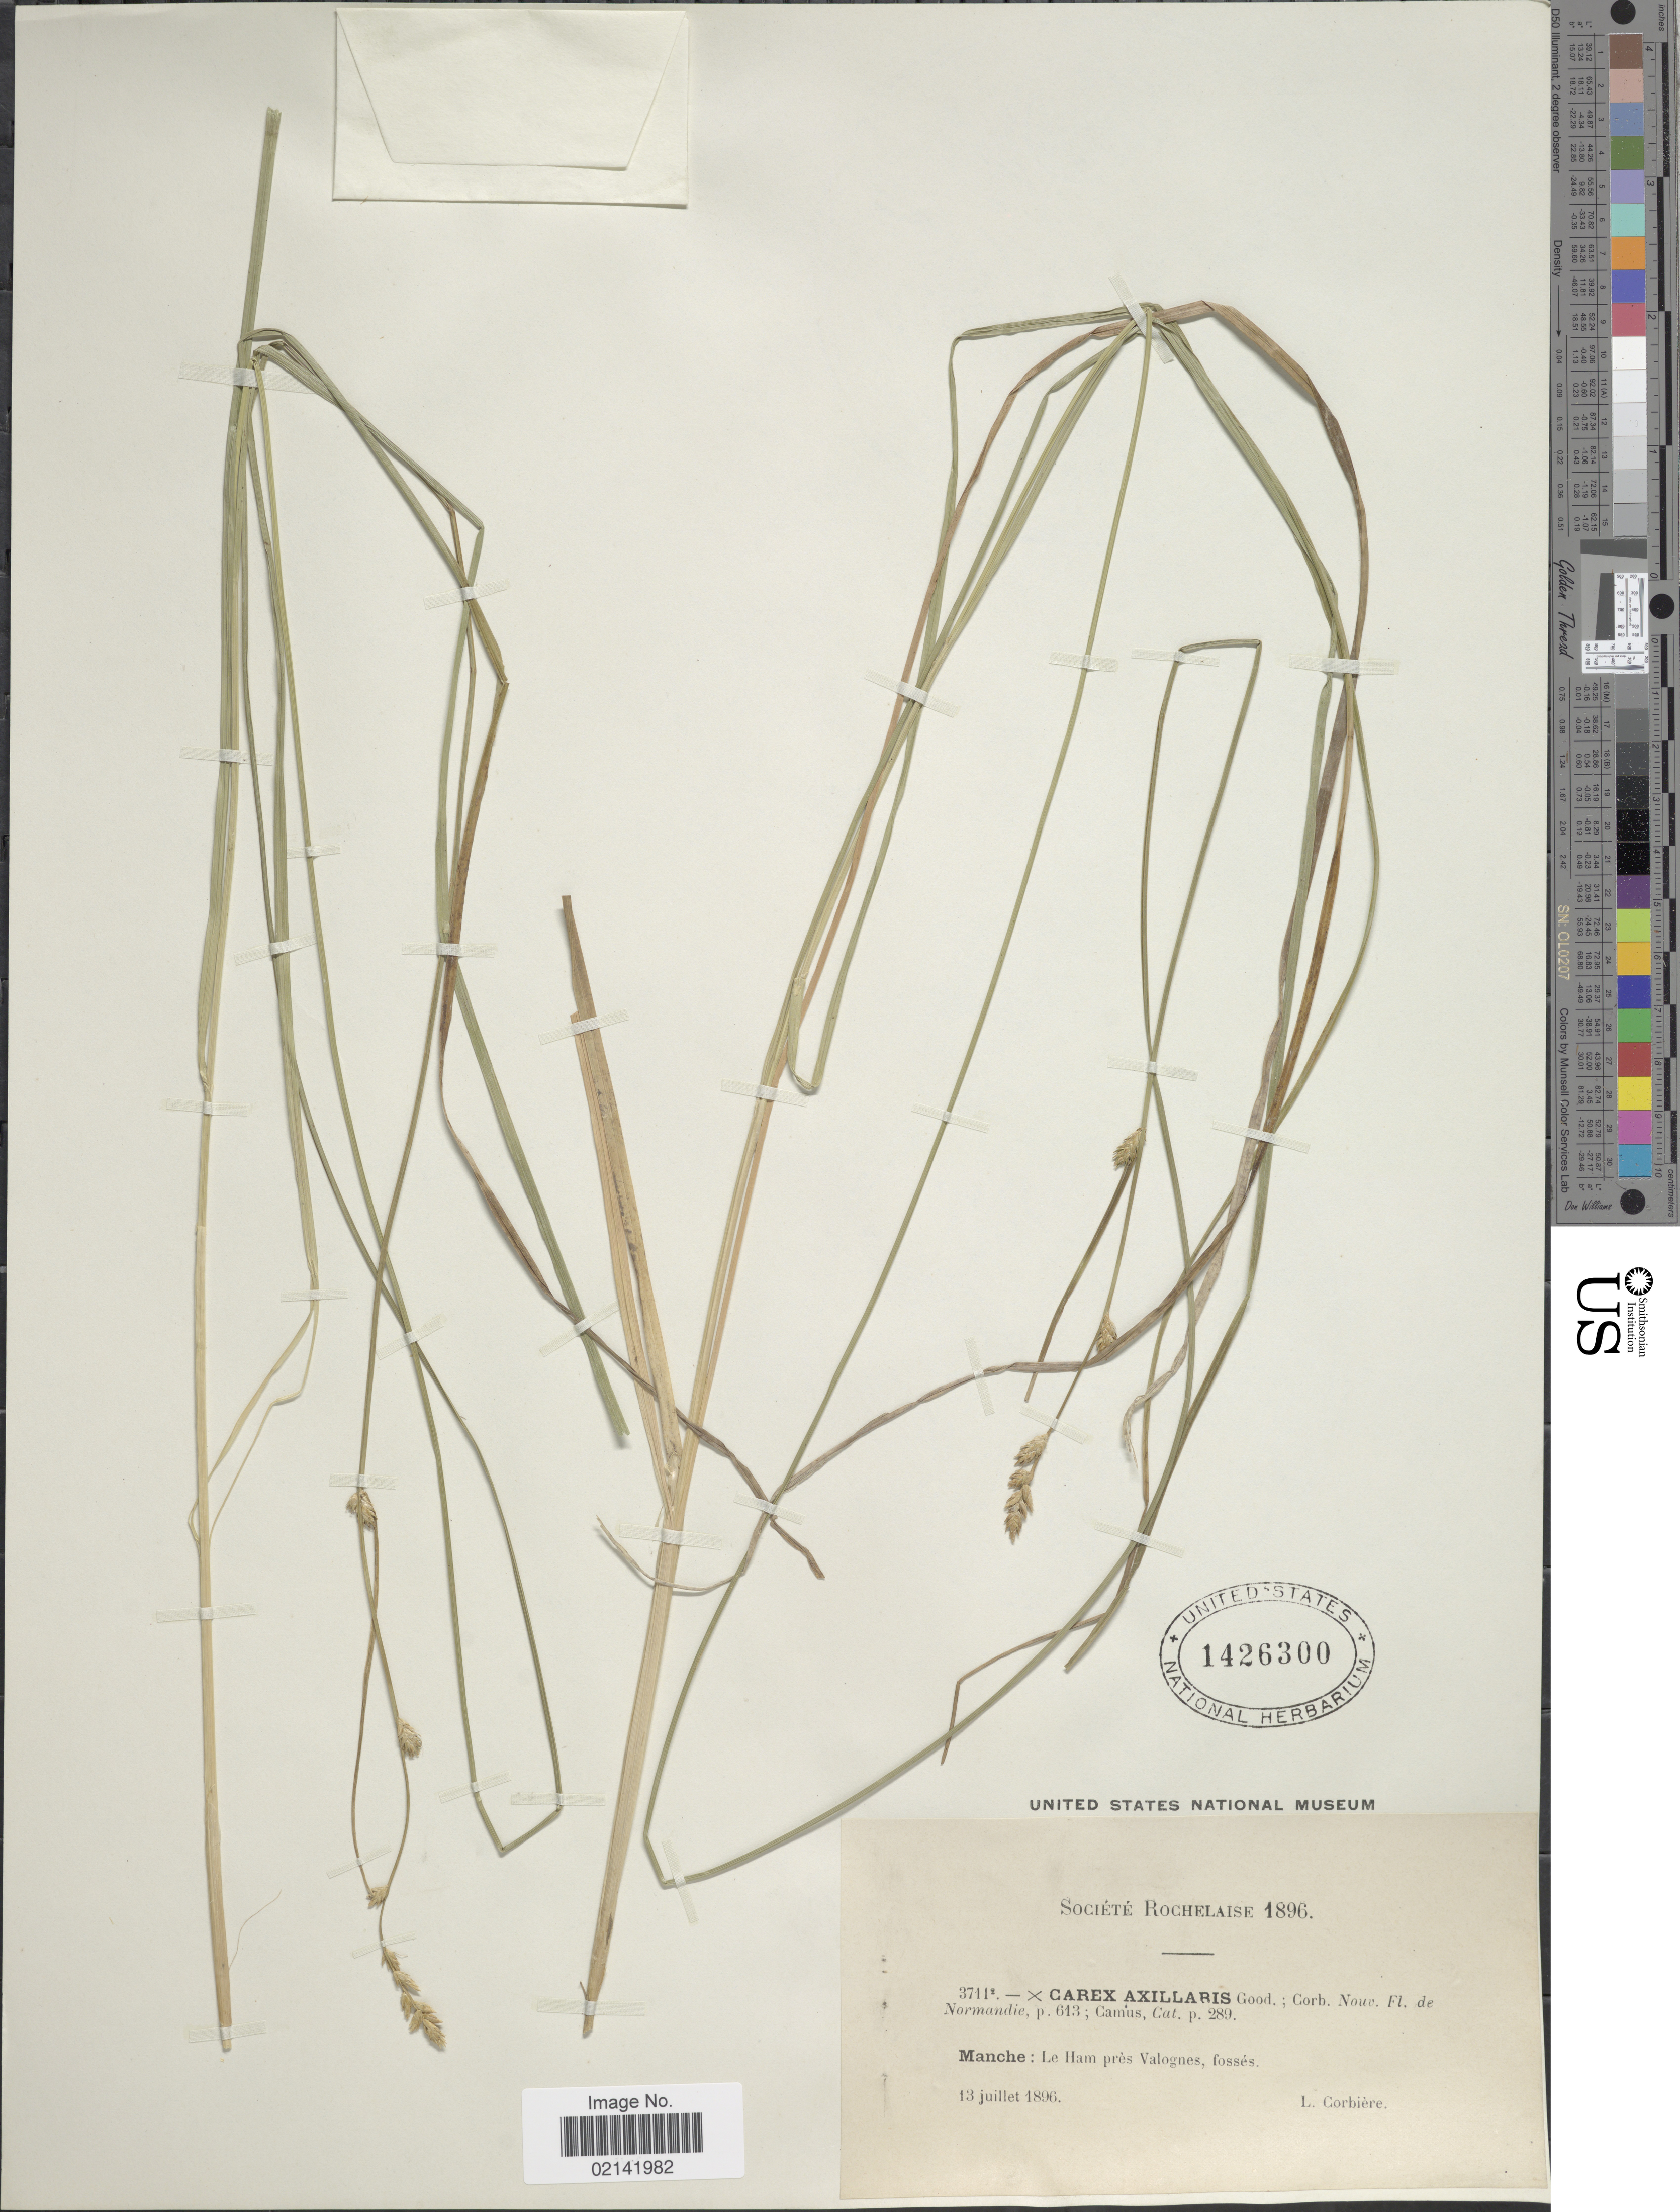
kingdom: Plantae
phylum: Tracheophyta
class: Liliopsida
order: Poales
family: Cyperaceae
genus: Carex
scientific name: Carex x pseudoaxillaris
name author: K. Richt.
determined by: Strong, Mark T., (BOT), Smithsonian Institution - National Museum of Natural History (UNITED STATES)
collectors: L. Corbière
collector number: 3711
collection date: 1896-07-13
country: France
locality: Manche: Le Ham pres Valognes, fosses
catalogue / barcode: US 1426300